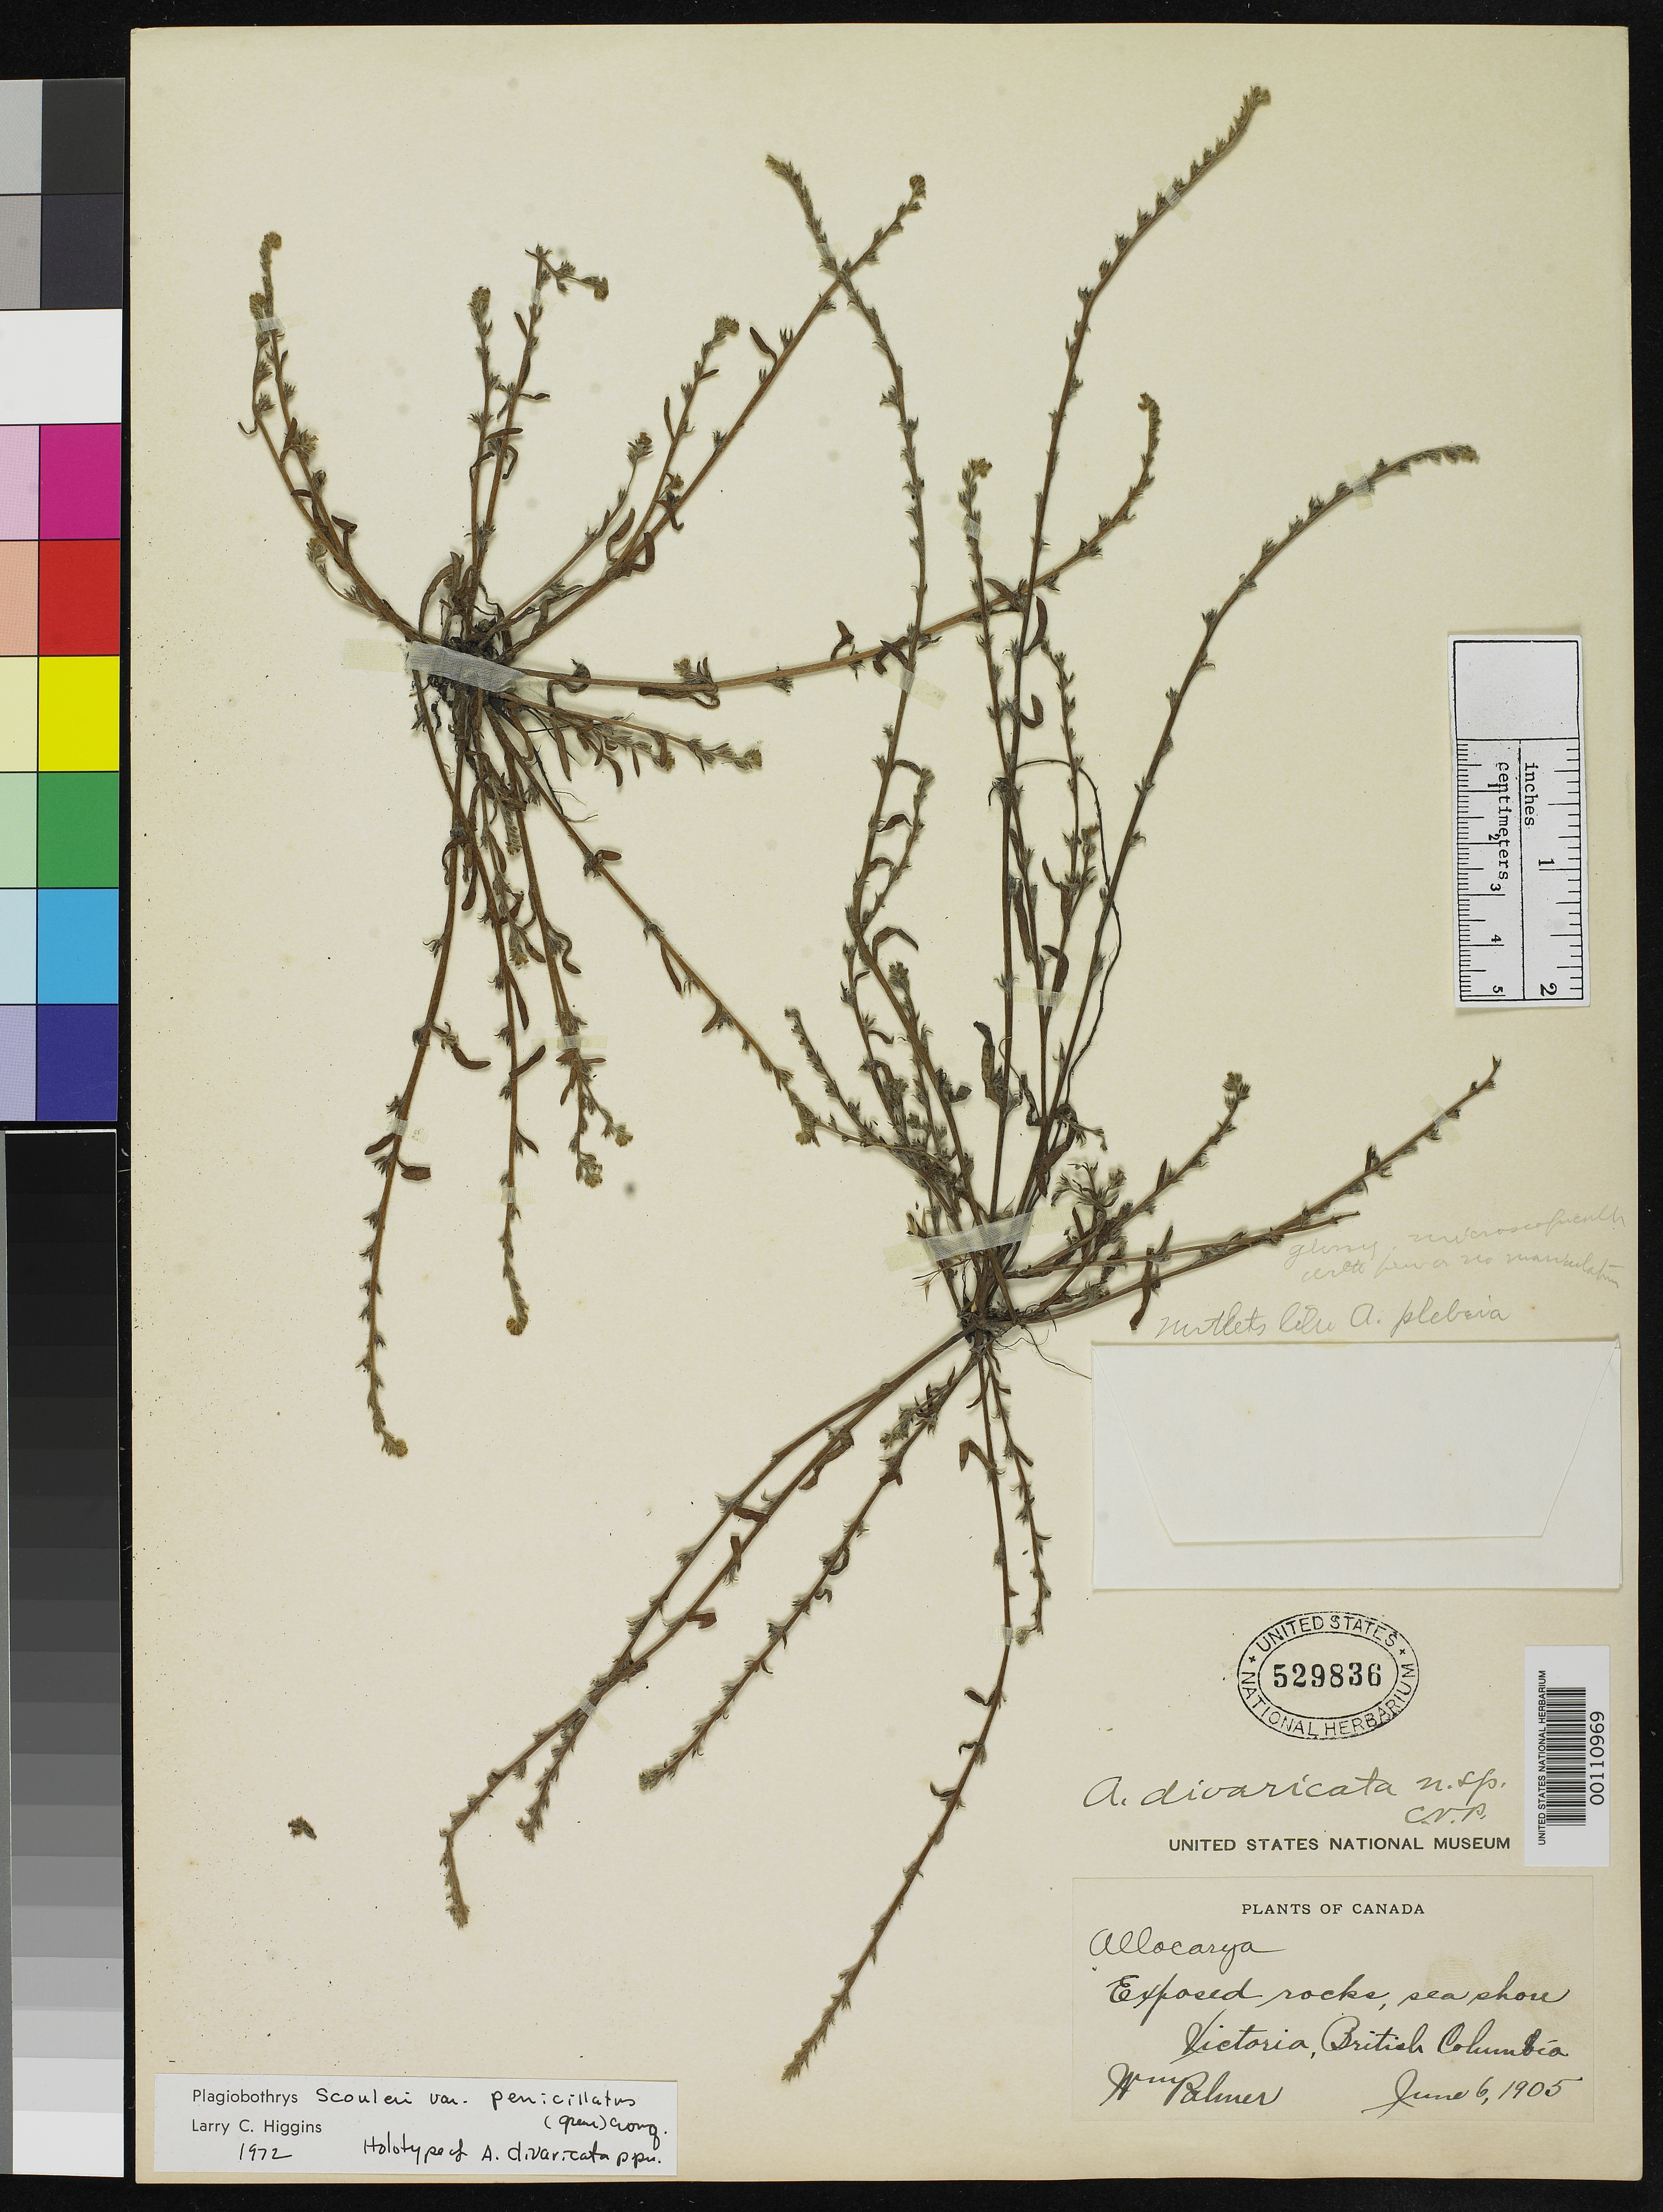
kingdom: Plantae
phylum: Tracheophyta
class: Magnoliopsida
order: Boraginales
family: Boraginaceae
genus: Allocarya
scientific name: Allocarya divaricata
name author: Piper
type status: Holotype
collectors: W. Palmer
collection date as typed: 06 Jun 1905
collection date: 1905-06-06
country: Canada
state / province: British Columbia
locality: Victoria.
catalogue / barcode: US 529836